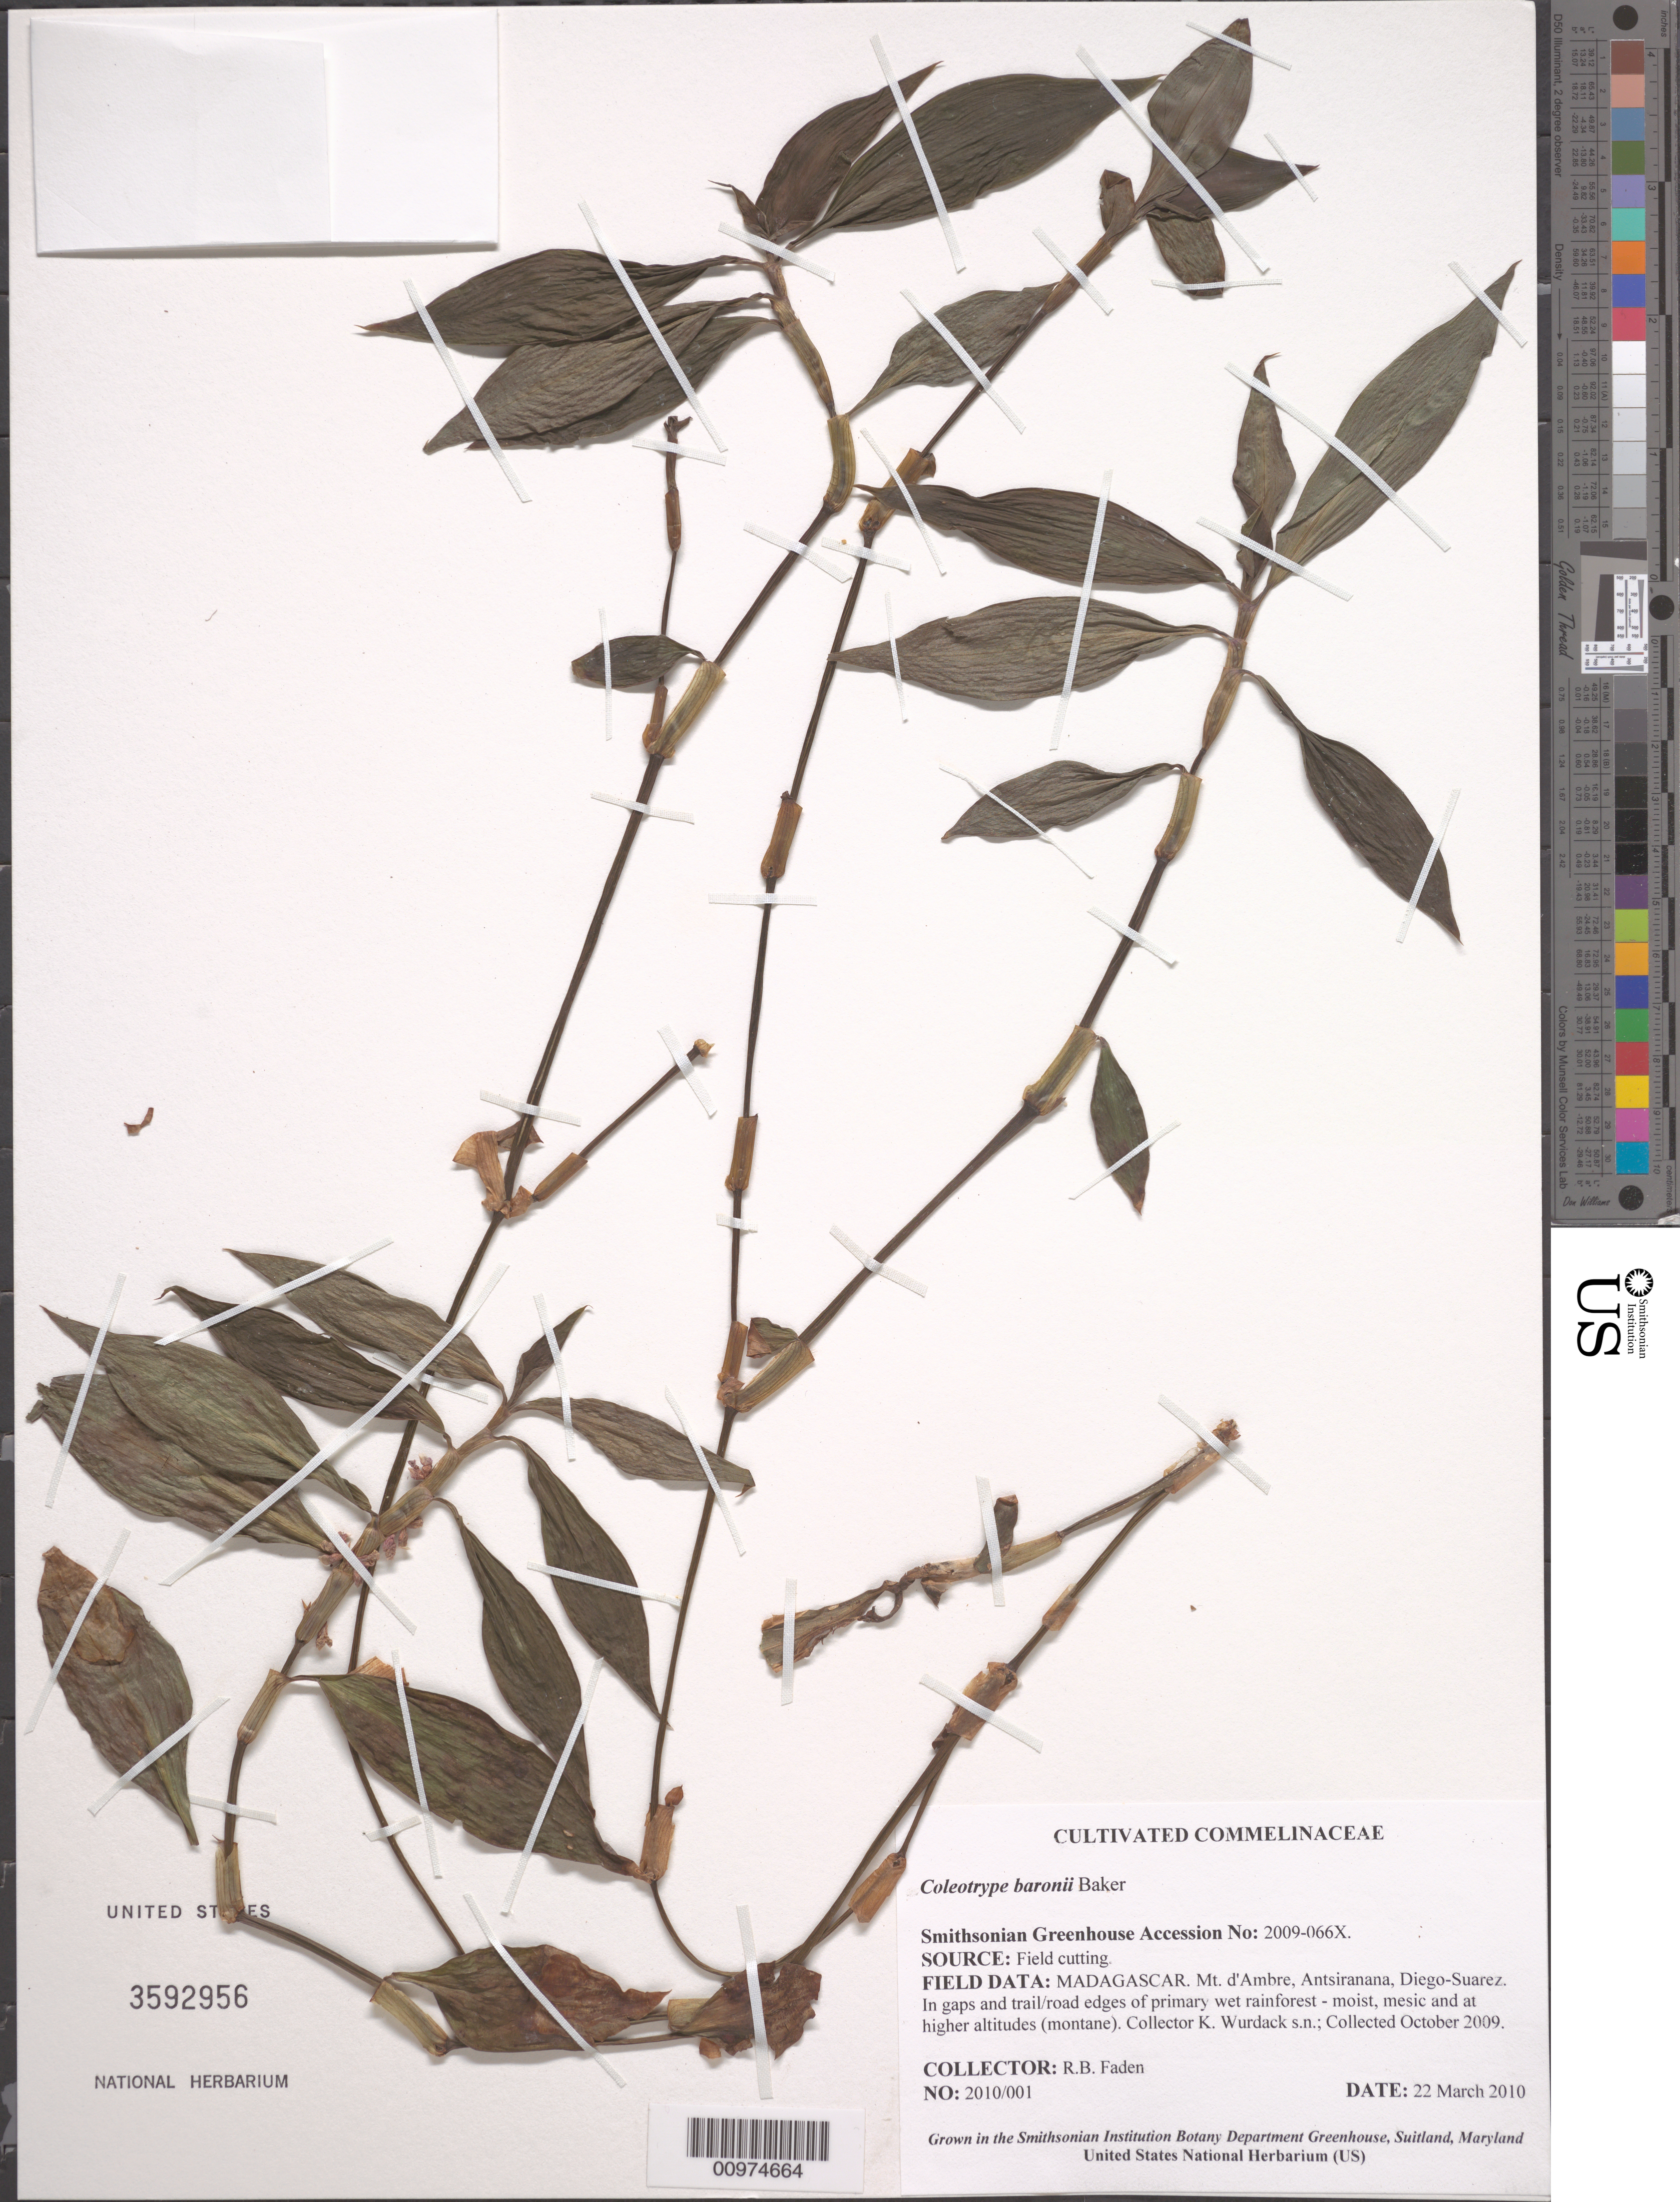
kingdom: Plantae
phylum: Tracheophyta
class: Liliopsida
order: Commelinales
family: Commelinaceae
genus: Coleotrype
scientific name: Coleotrype baronii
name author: Baker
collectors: R. B. Faden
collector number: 2010/001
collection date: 2010-03-22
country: Madagascar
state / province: Diana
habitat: In gaps and trail/road edges of primary wet rainforest - moist, mesic and at higher altitudes (montane).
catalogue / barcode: US 3592956